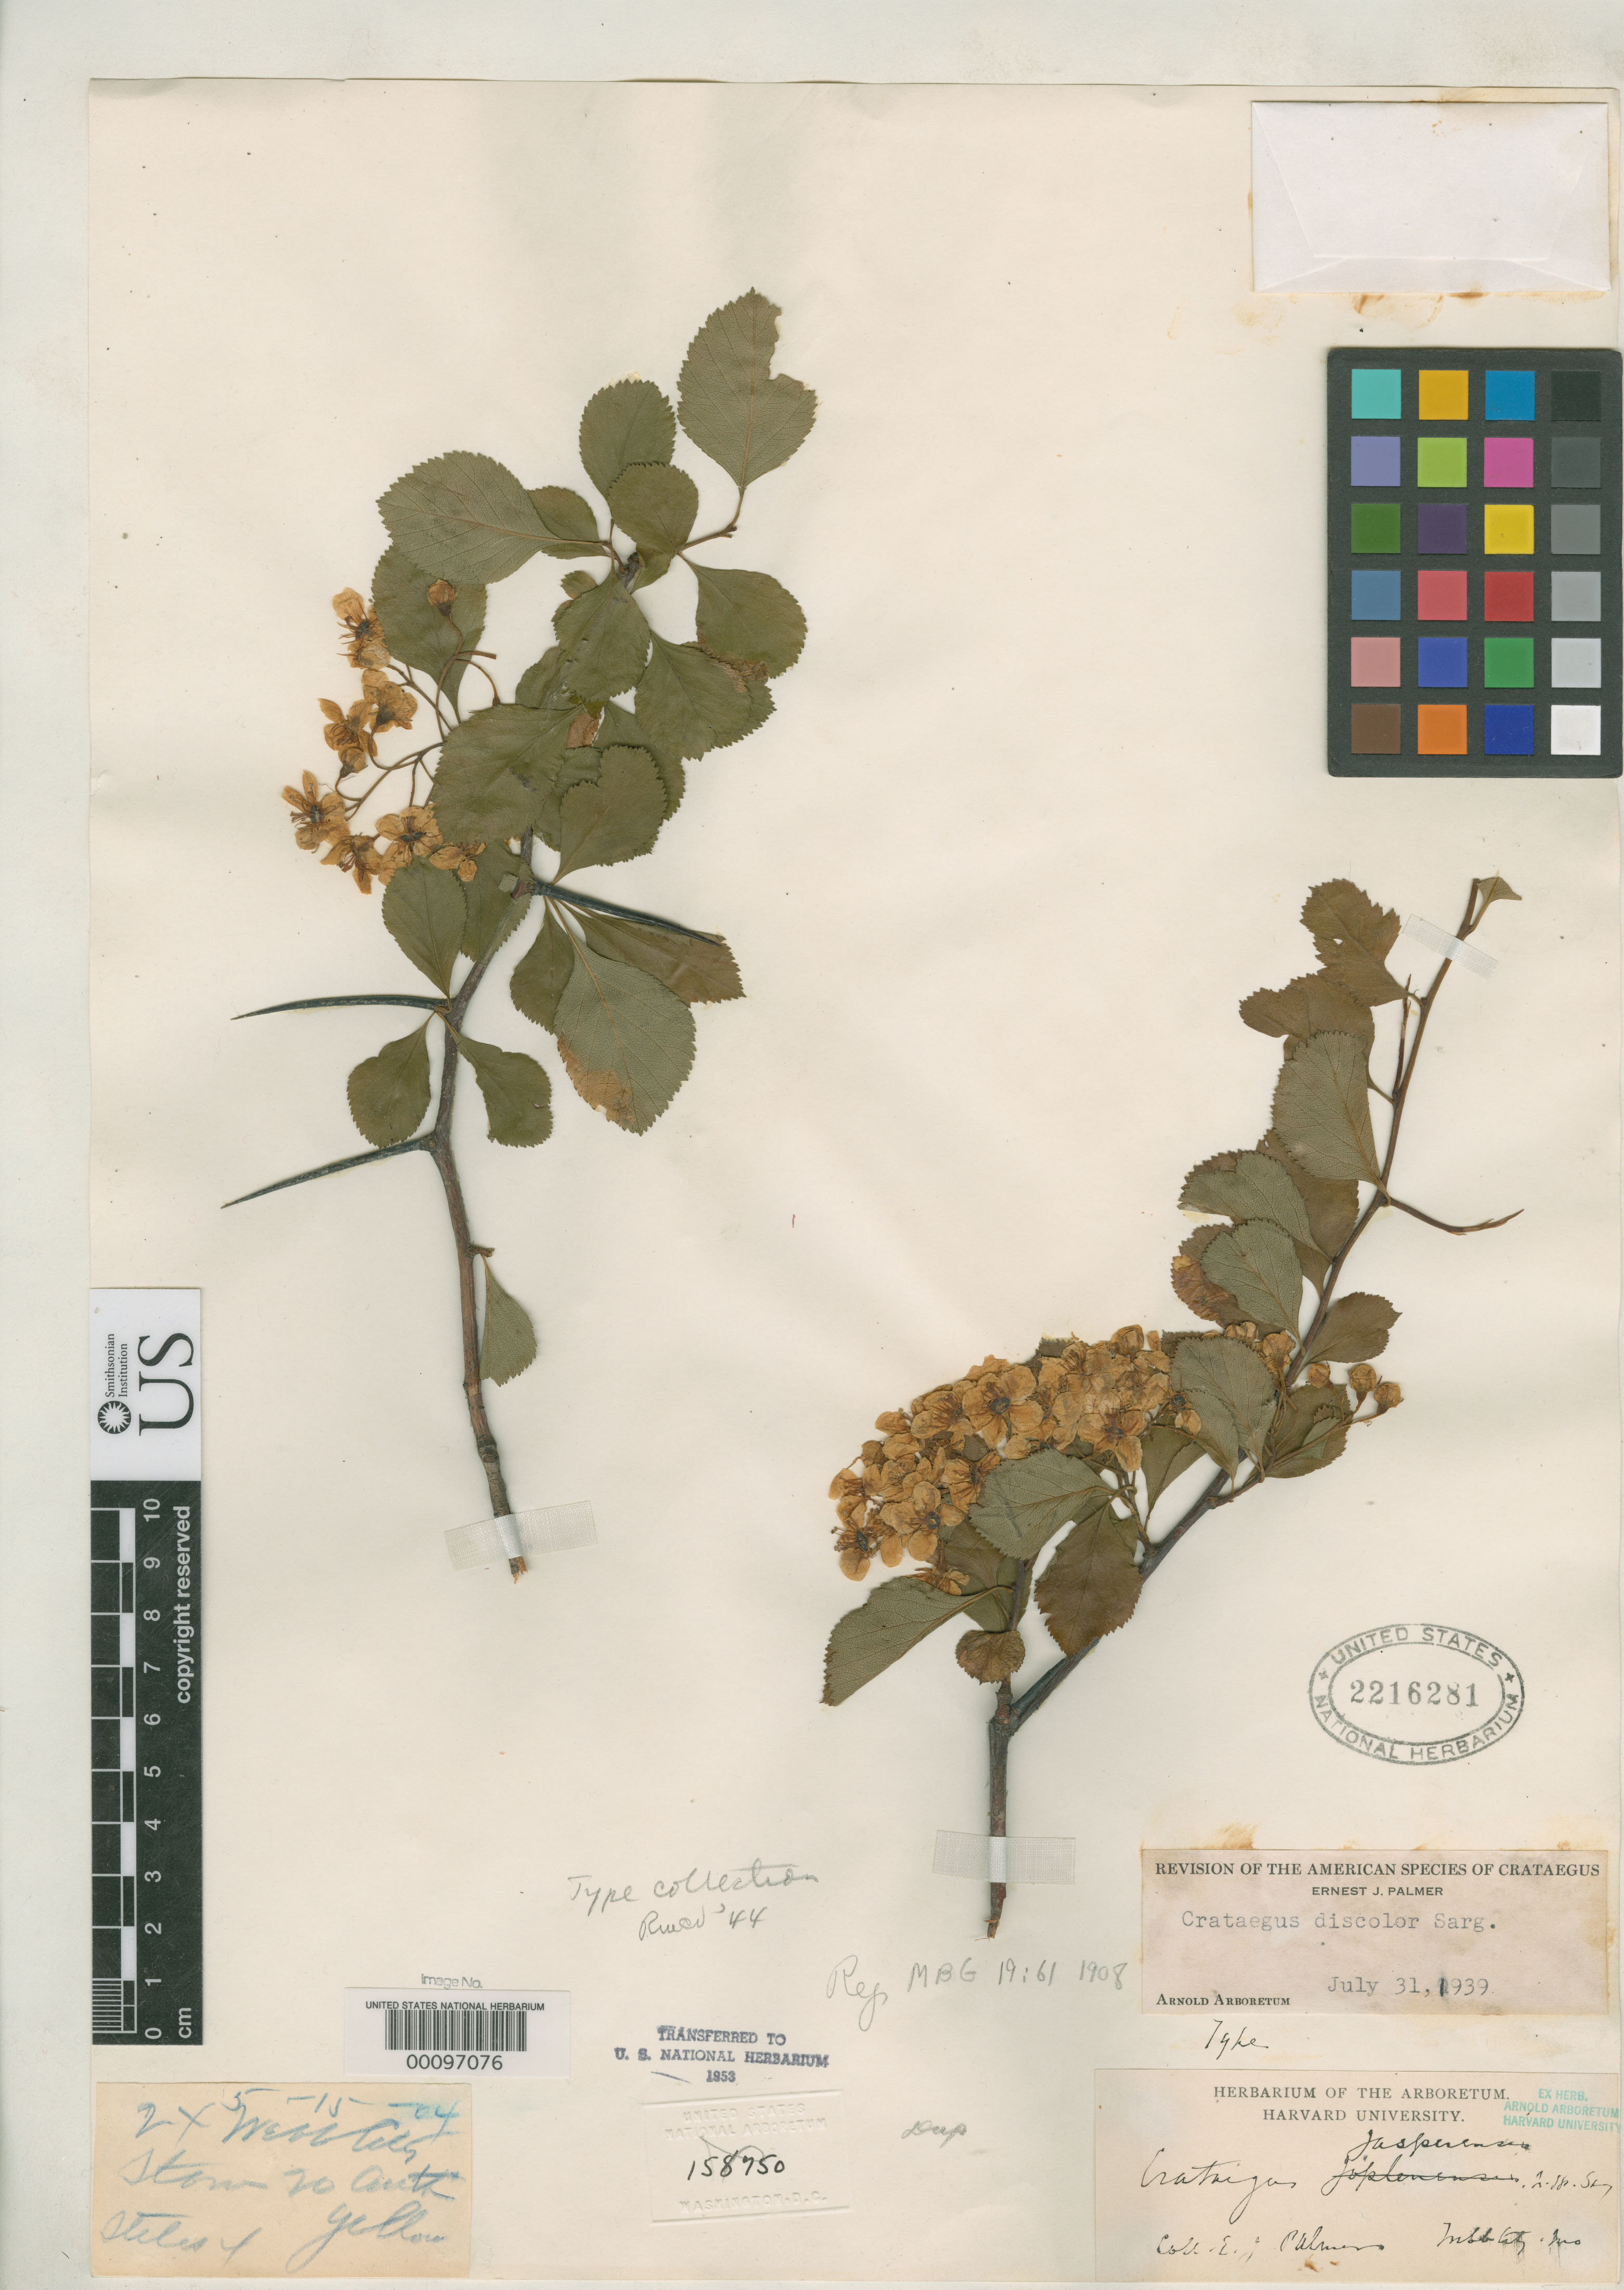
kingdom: Plantae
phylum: Tracheophyta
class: Magnoliopsida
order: Rosales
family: Rosaceae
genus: Crataegus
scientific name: Crataegus jasperensis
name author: Sarg.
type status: Syntype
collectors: E. J. Palmer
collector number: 2 X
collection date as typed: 15 May 1904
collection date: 1904-05-15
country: United States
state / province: Missouri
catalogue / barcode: US 2216281